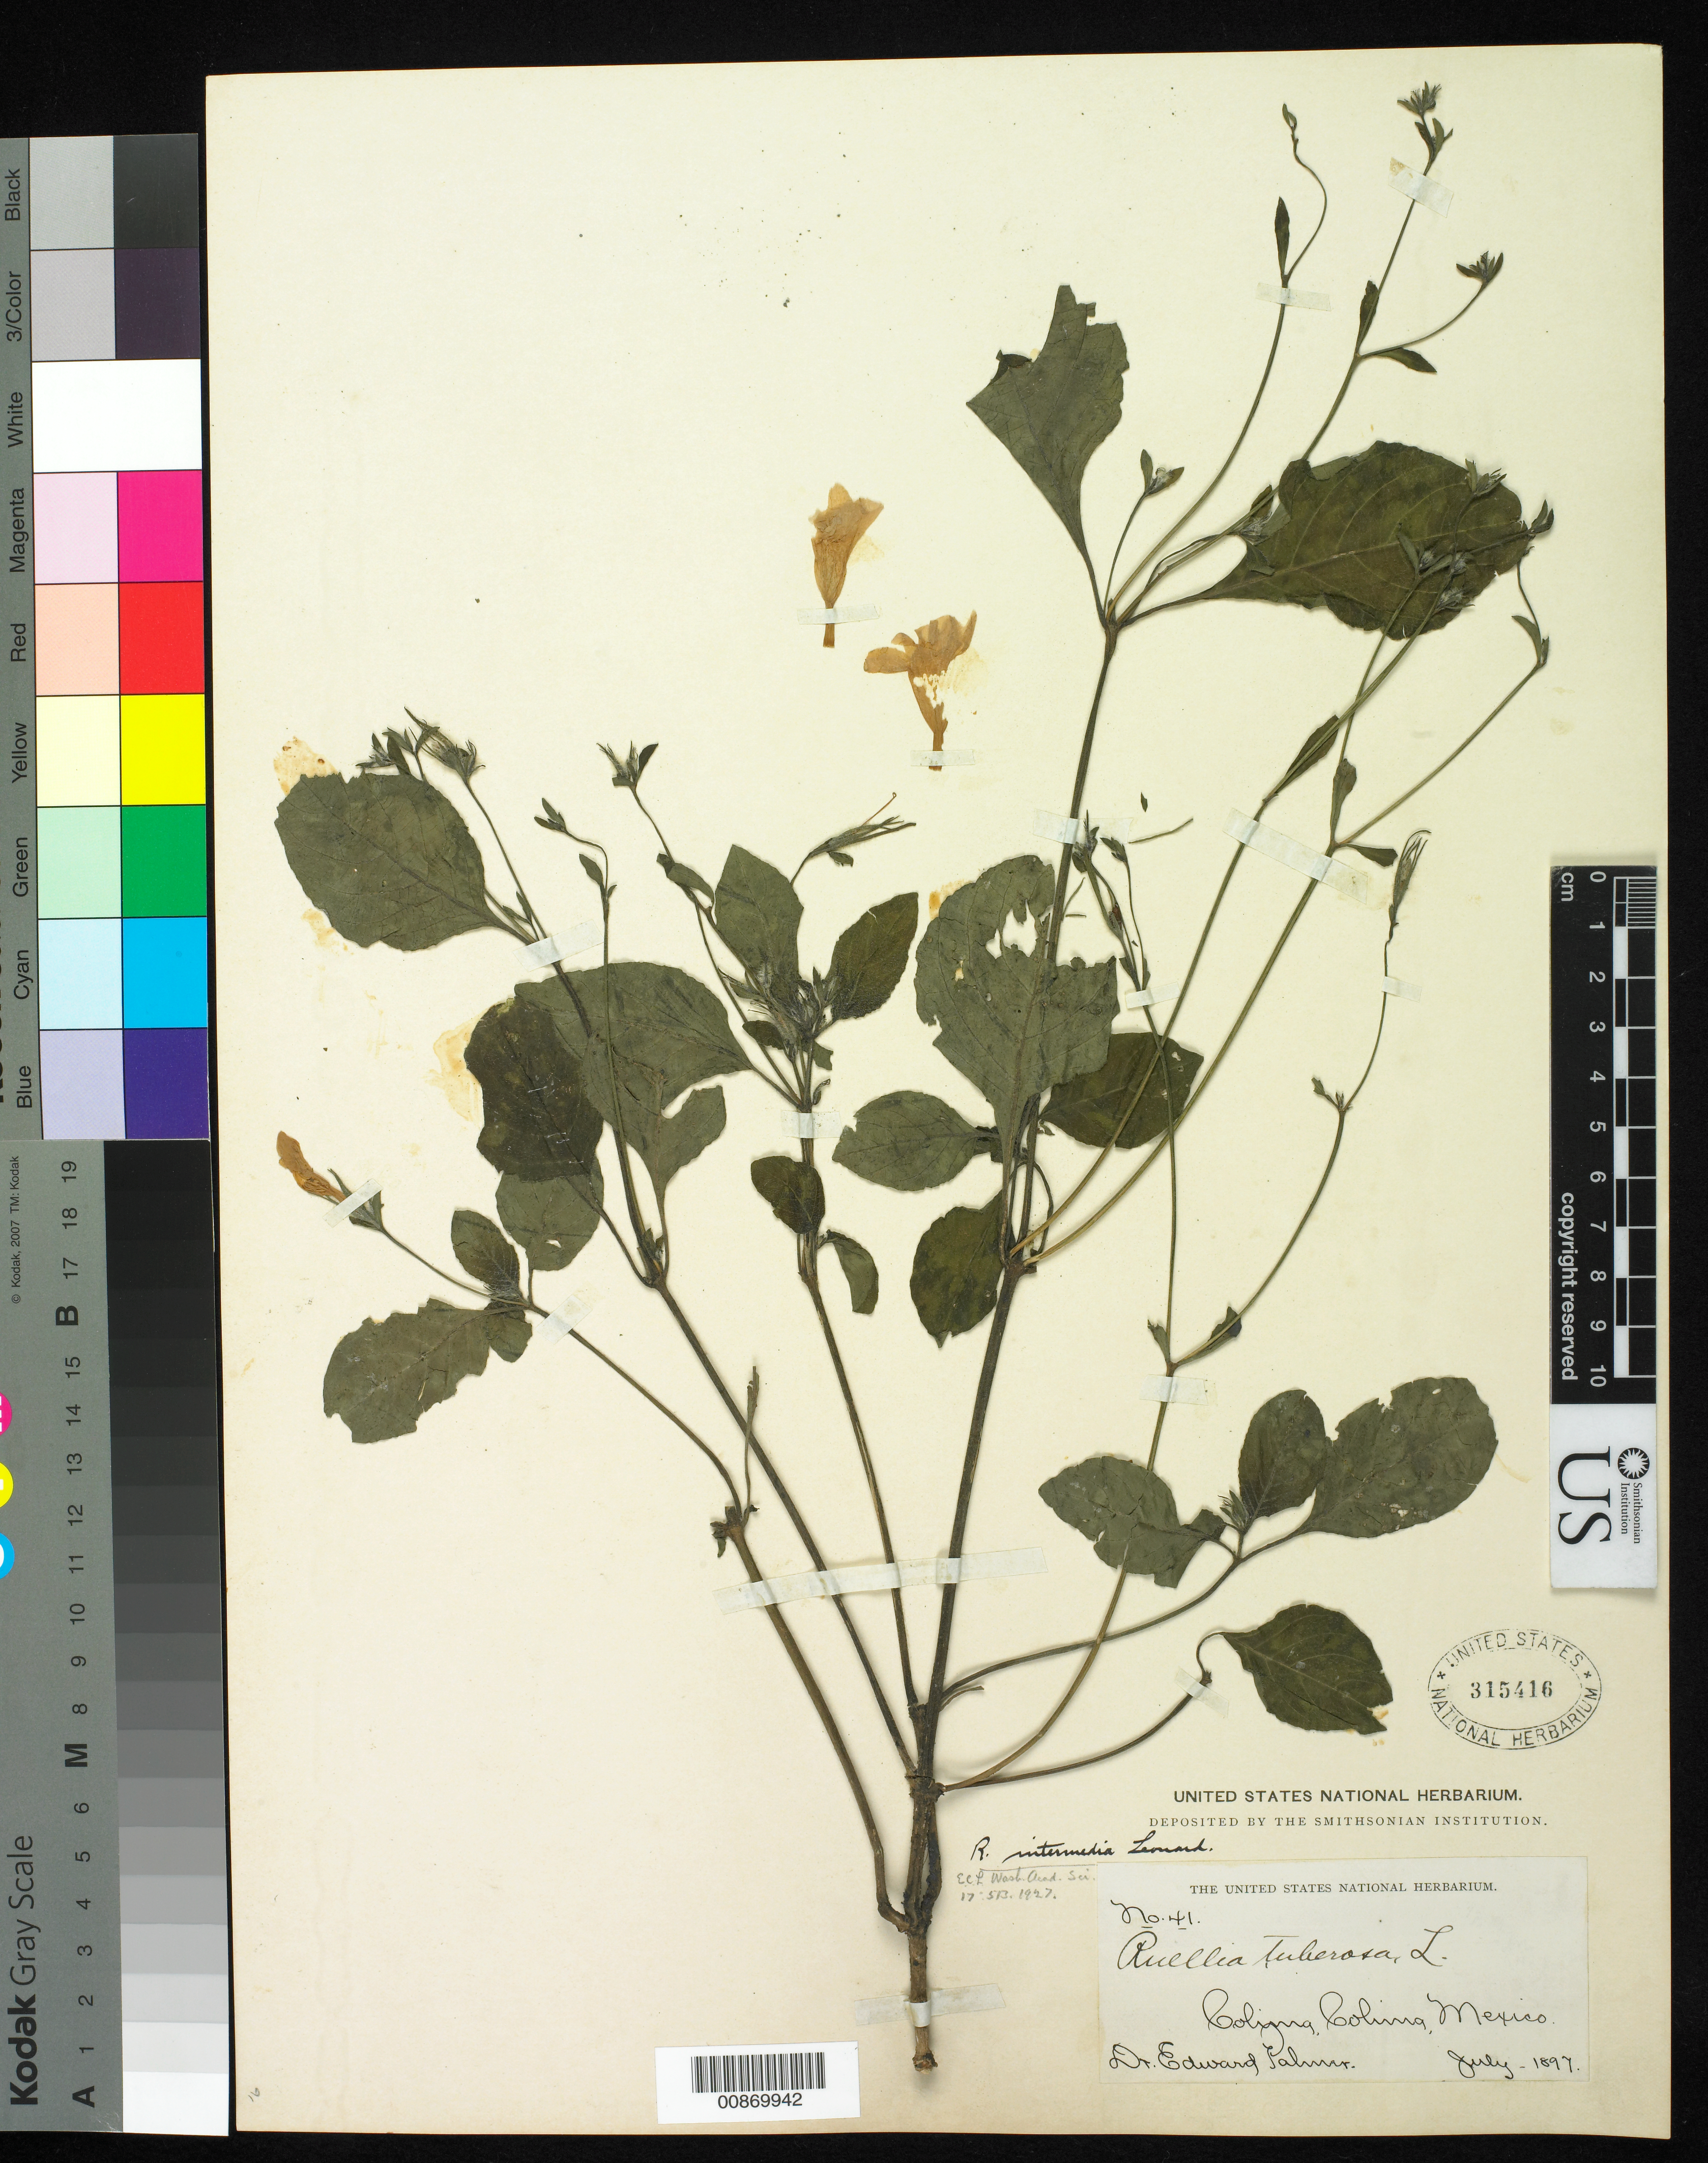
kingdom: Plantae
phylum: Tracheophyta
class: Magnoliopsida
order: Lamiales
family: Acanthaceae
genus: Ruellia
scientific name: Ruellia intermedia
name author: Leonard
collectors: E. Palmer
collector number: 41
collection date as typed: Jul 1897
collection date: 1897-07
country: Mexico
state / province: Colima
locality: Colima, Colima.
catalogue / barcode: US 315416